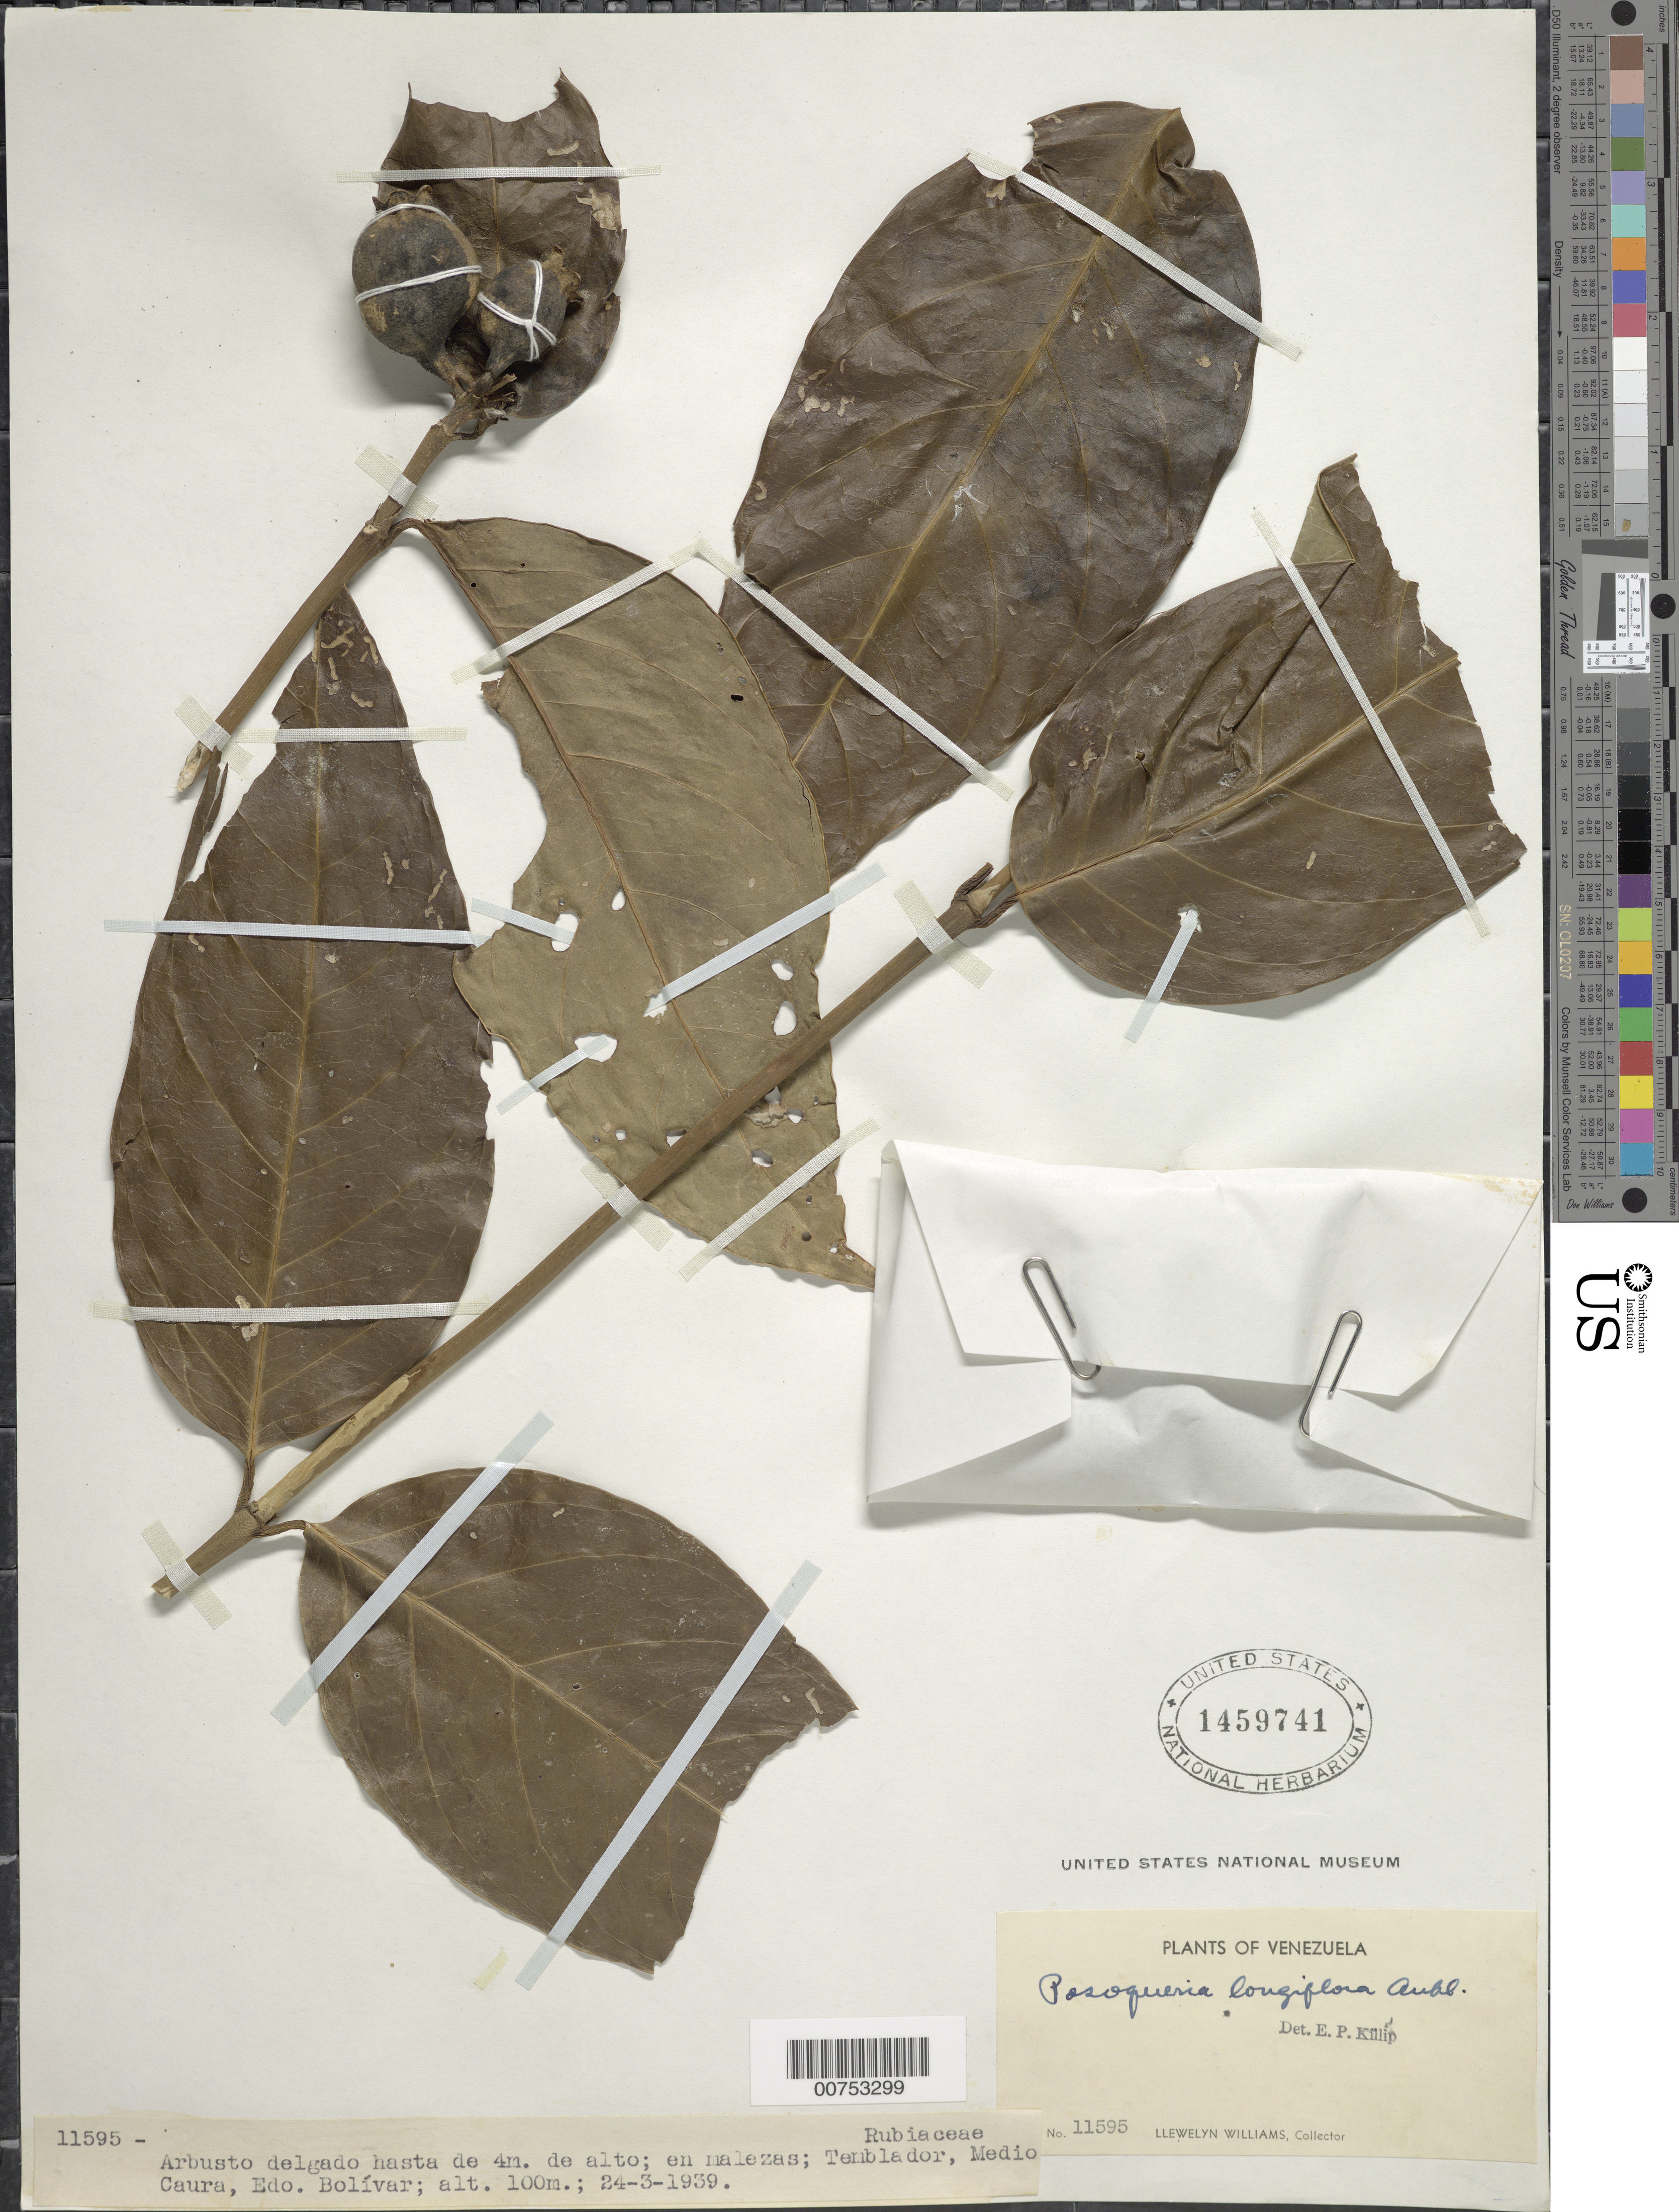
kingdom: Plantae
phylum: Tracheophyta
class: Magnoliopsida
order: Gentianales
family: Rubiaceae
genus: Posoqueria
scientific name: Posoqueria longiflora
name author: Aubl.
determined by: Killip, Ellsworth P.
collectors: Ll. Williams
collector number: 11595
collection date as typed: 24-Mar-39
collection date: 1939-03-24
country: Venezuela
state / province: Bolívar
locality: Temblador, Medio Caura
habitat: Malezas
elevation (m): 100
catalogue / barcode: US 1459741